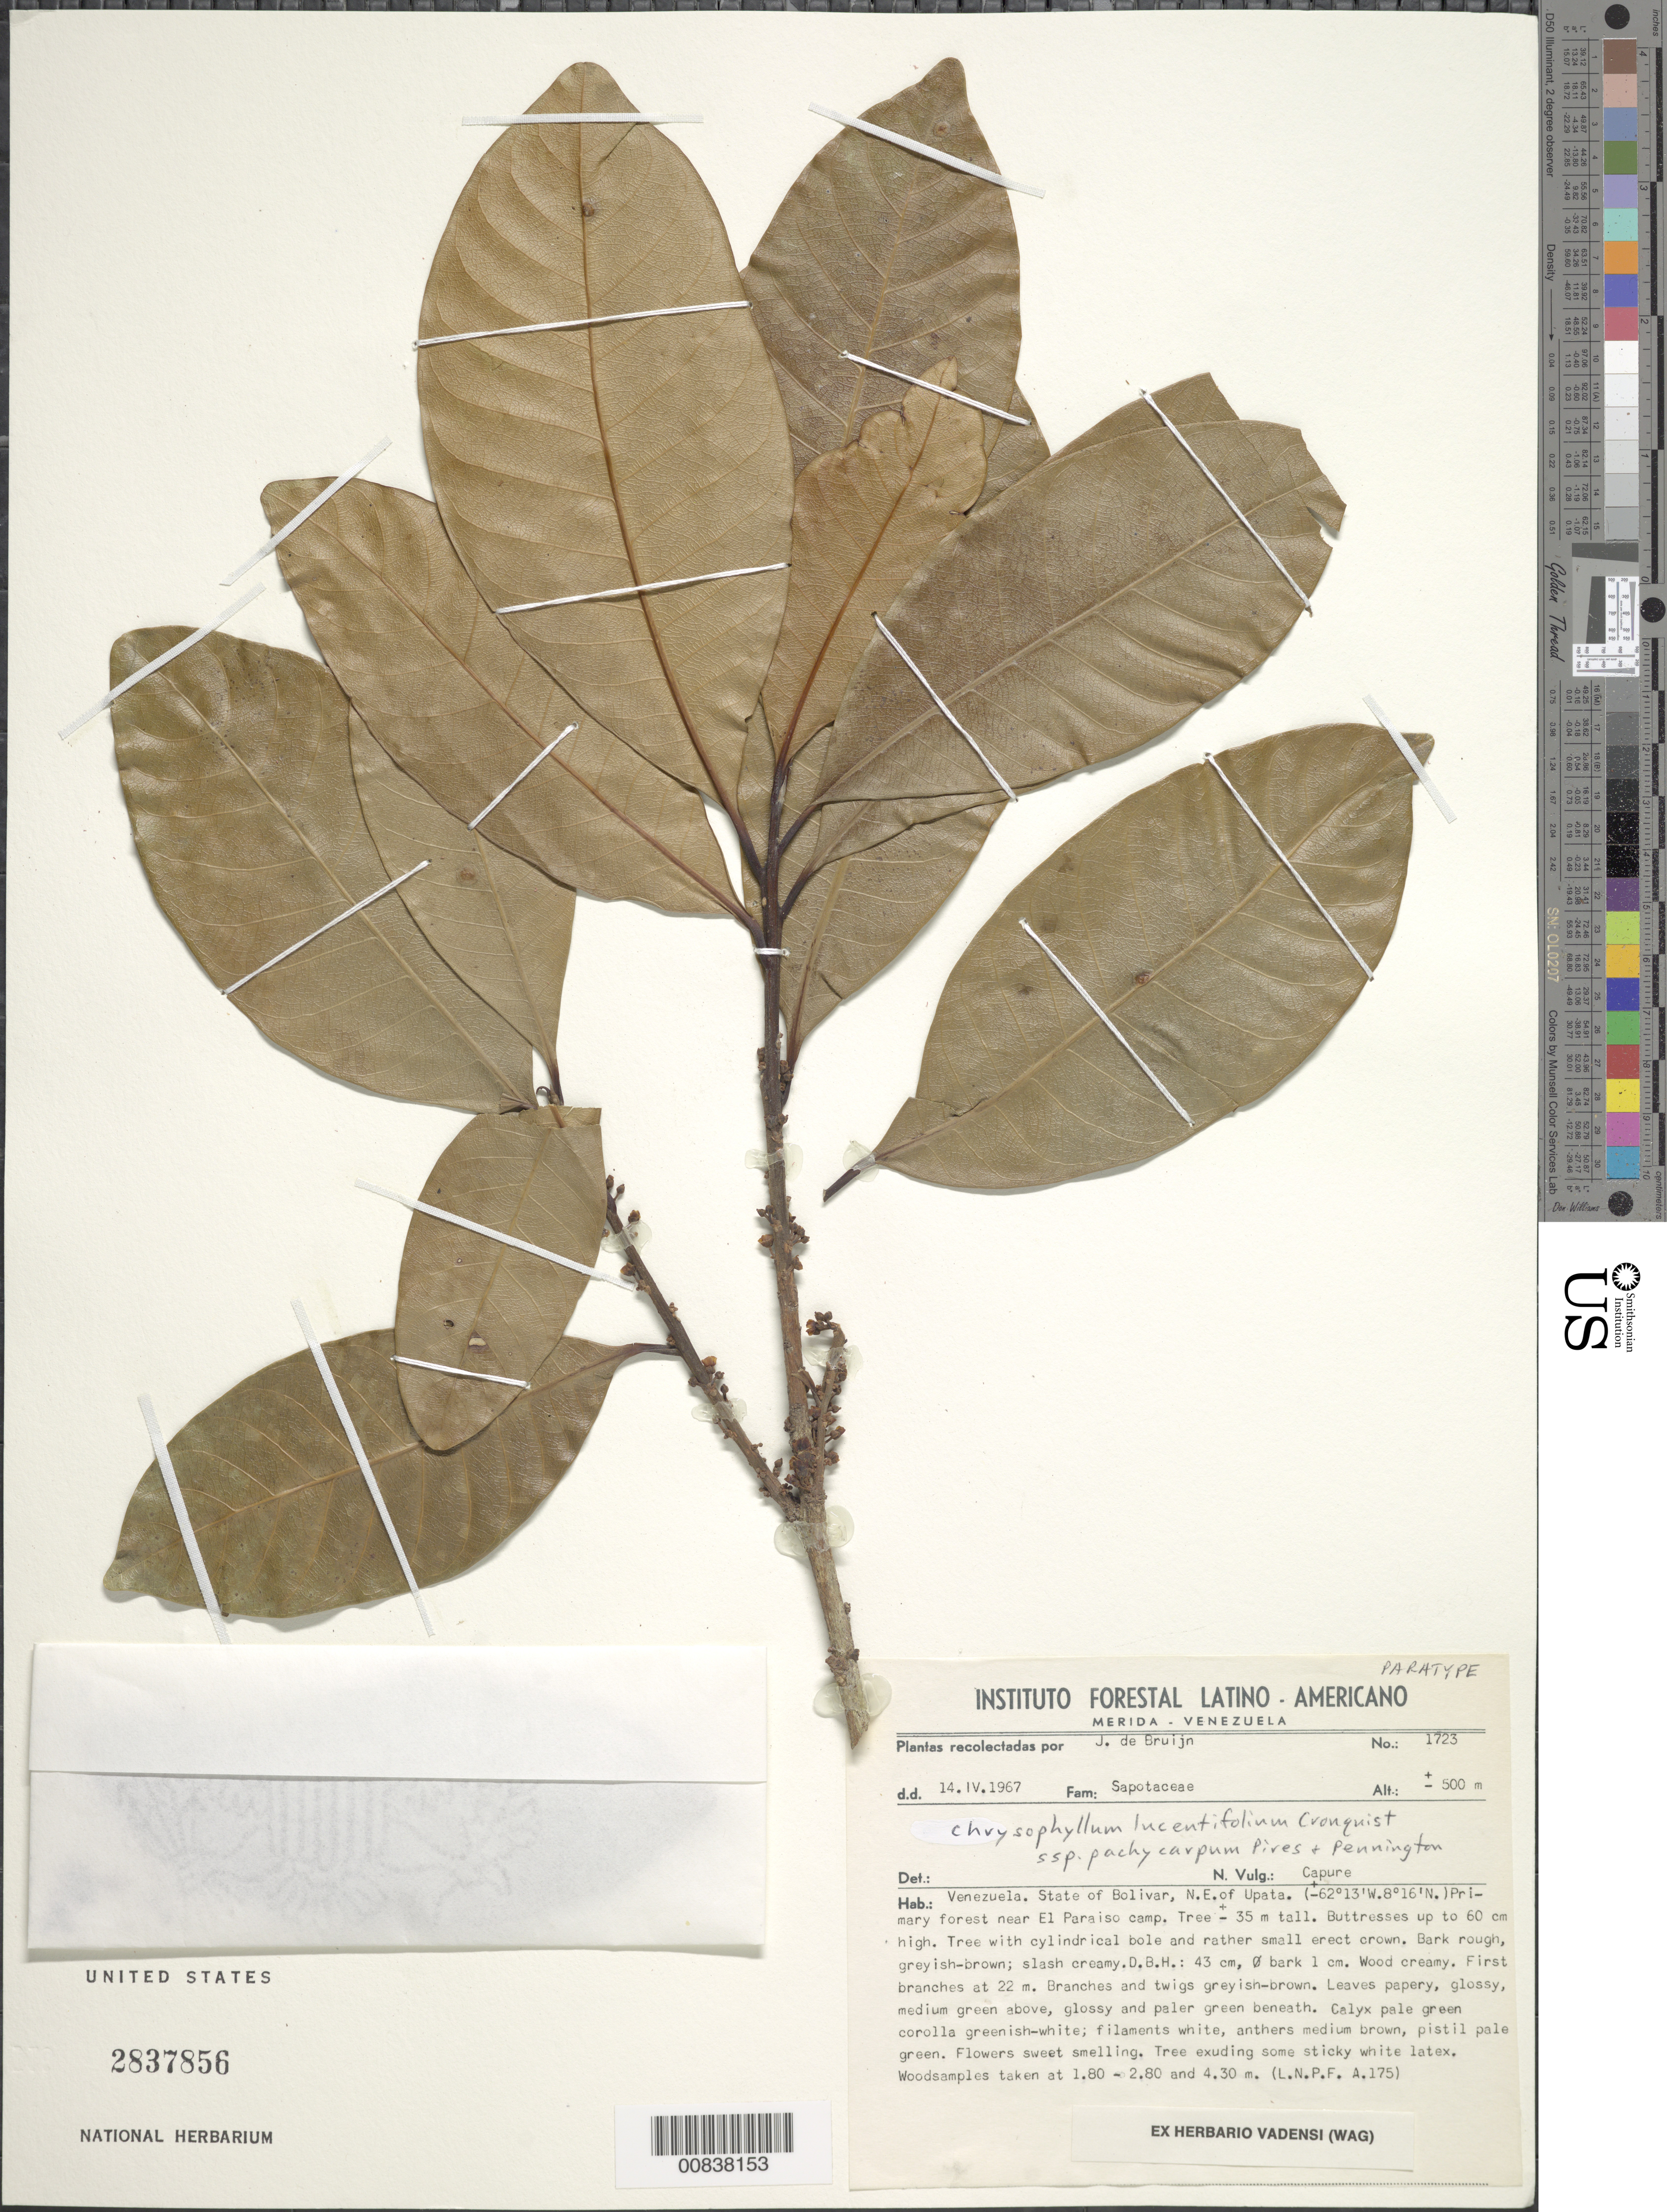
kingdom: Plantae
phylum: Tracheophyta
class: Magnoliopsida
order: Ericales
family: Sapotaceae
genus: Chrysophyllum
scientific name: Chrysophyllum lucentifolium subsp. pachycarpum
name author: Pires & T.D. Penn.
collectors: J. Bruijn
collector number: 1723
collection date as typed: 14-Apr-67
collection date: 1967-04-14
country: Venezuela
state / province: Bolívar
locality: Upata, NE of, near El Paraiso camp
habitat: Primary forest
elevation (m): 500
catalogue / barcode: US 2837856